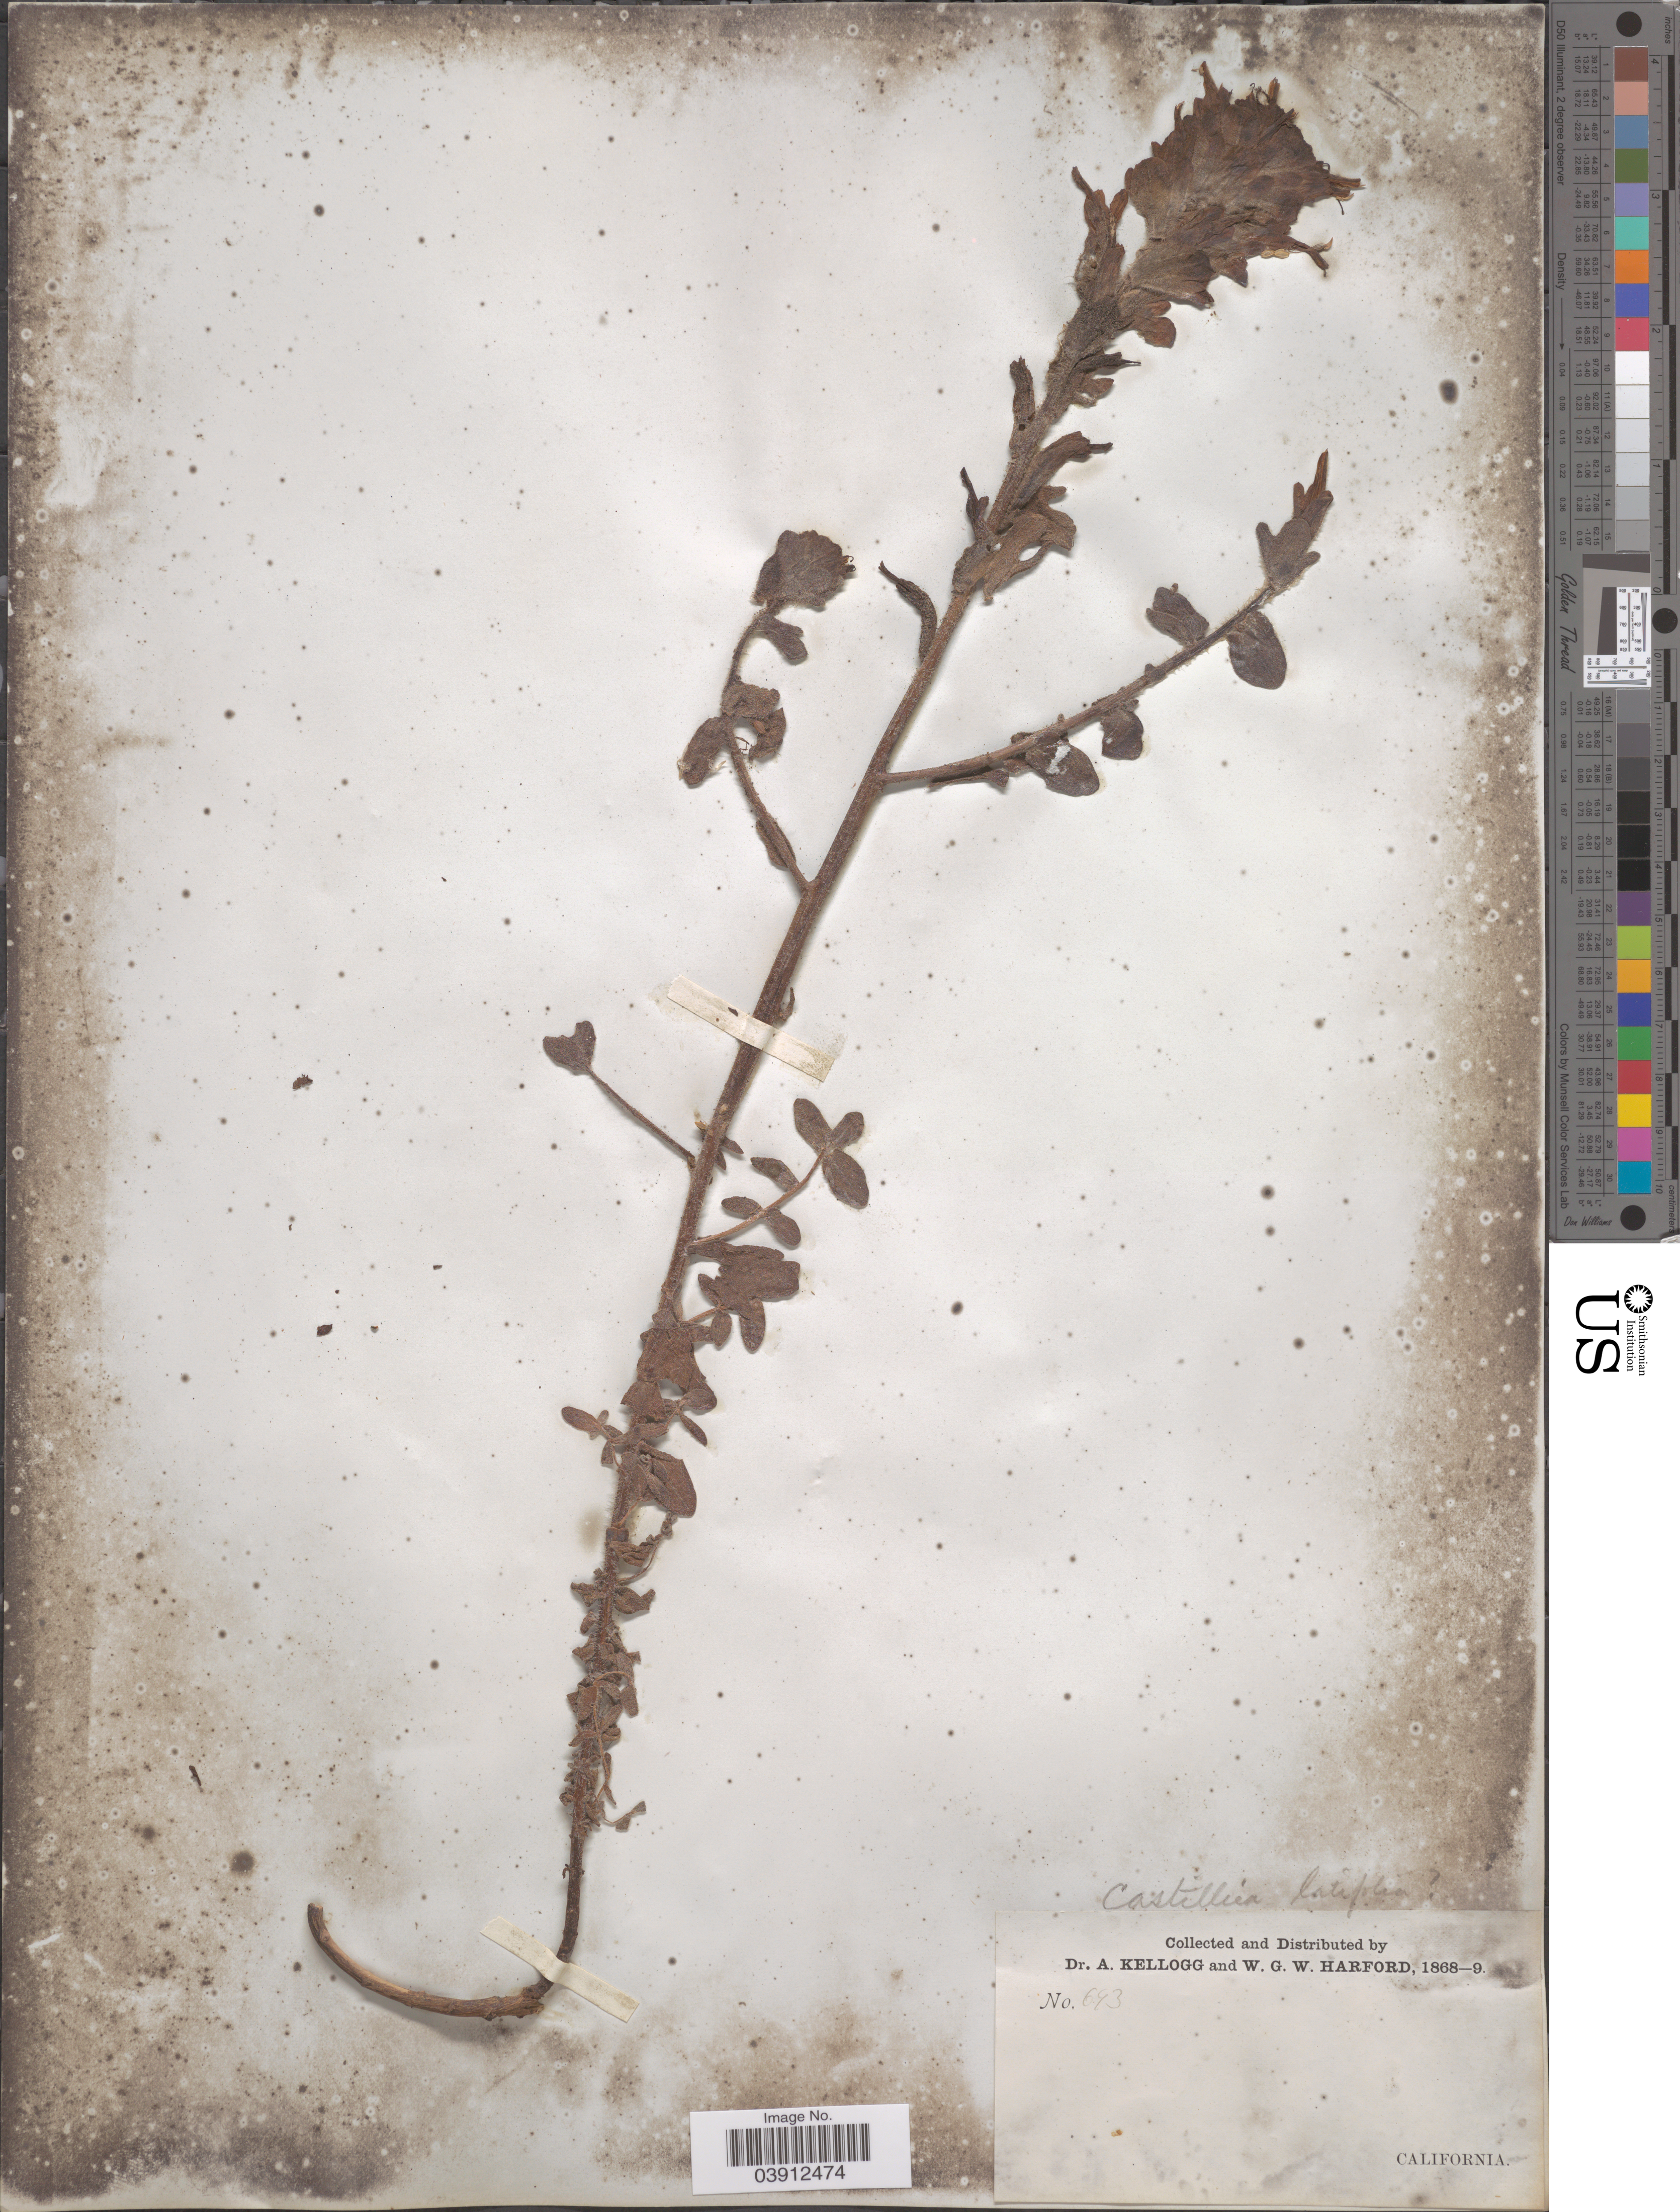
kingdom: Plantae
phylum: Tracheophyta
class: Magnoliopsida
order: Lamiales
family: Orobanchaceae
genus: Castilleja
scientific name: Castilleja latifolia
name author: Hook. & Arn.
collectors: A. Kellogg & W. G. W. Harford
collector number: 693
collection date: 1868/1869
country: United States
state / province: California